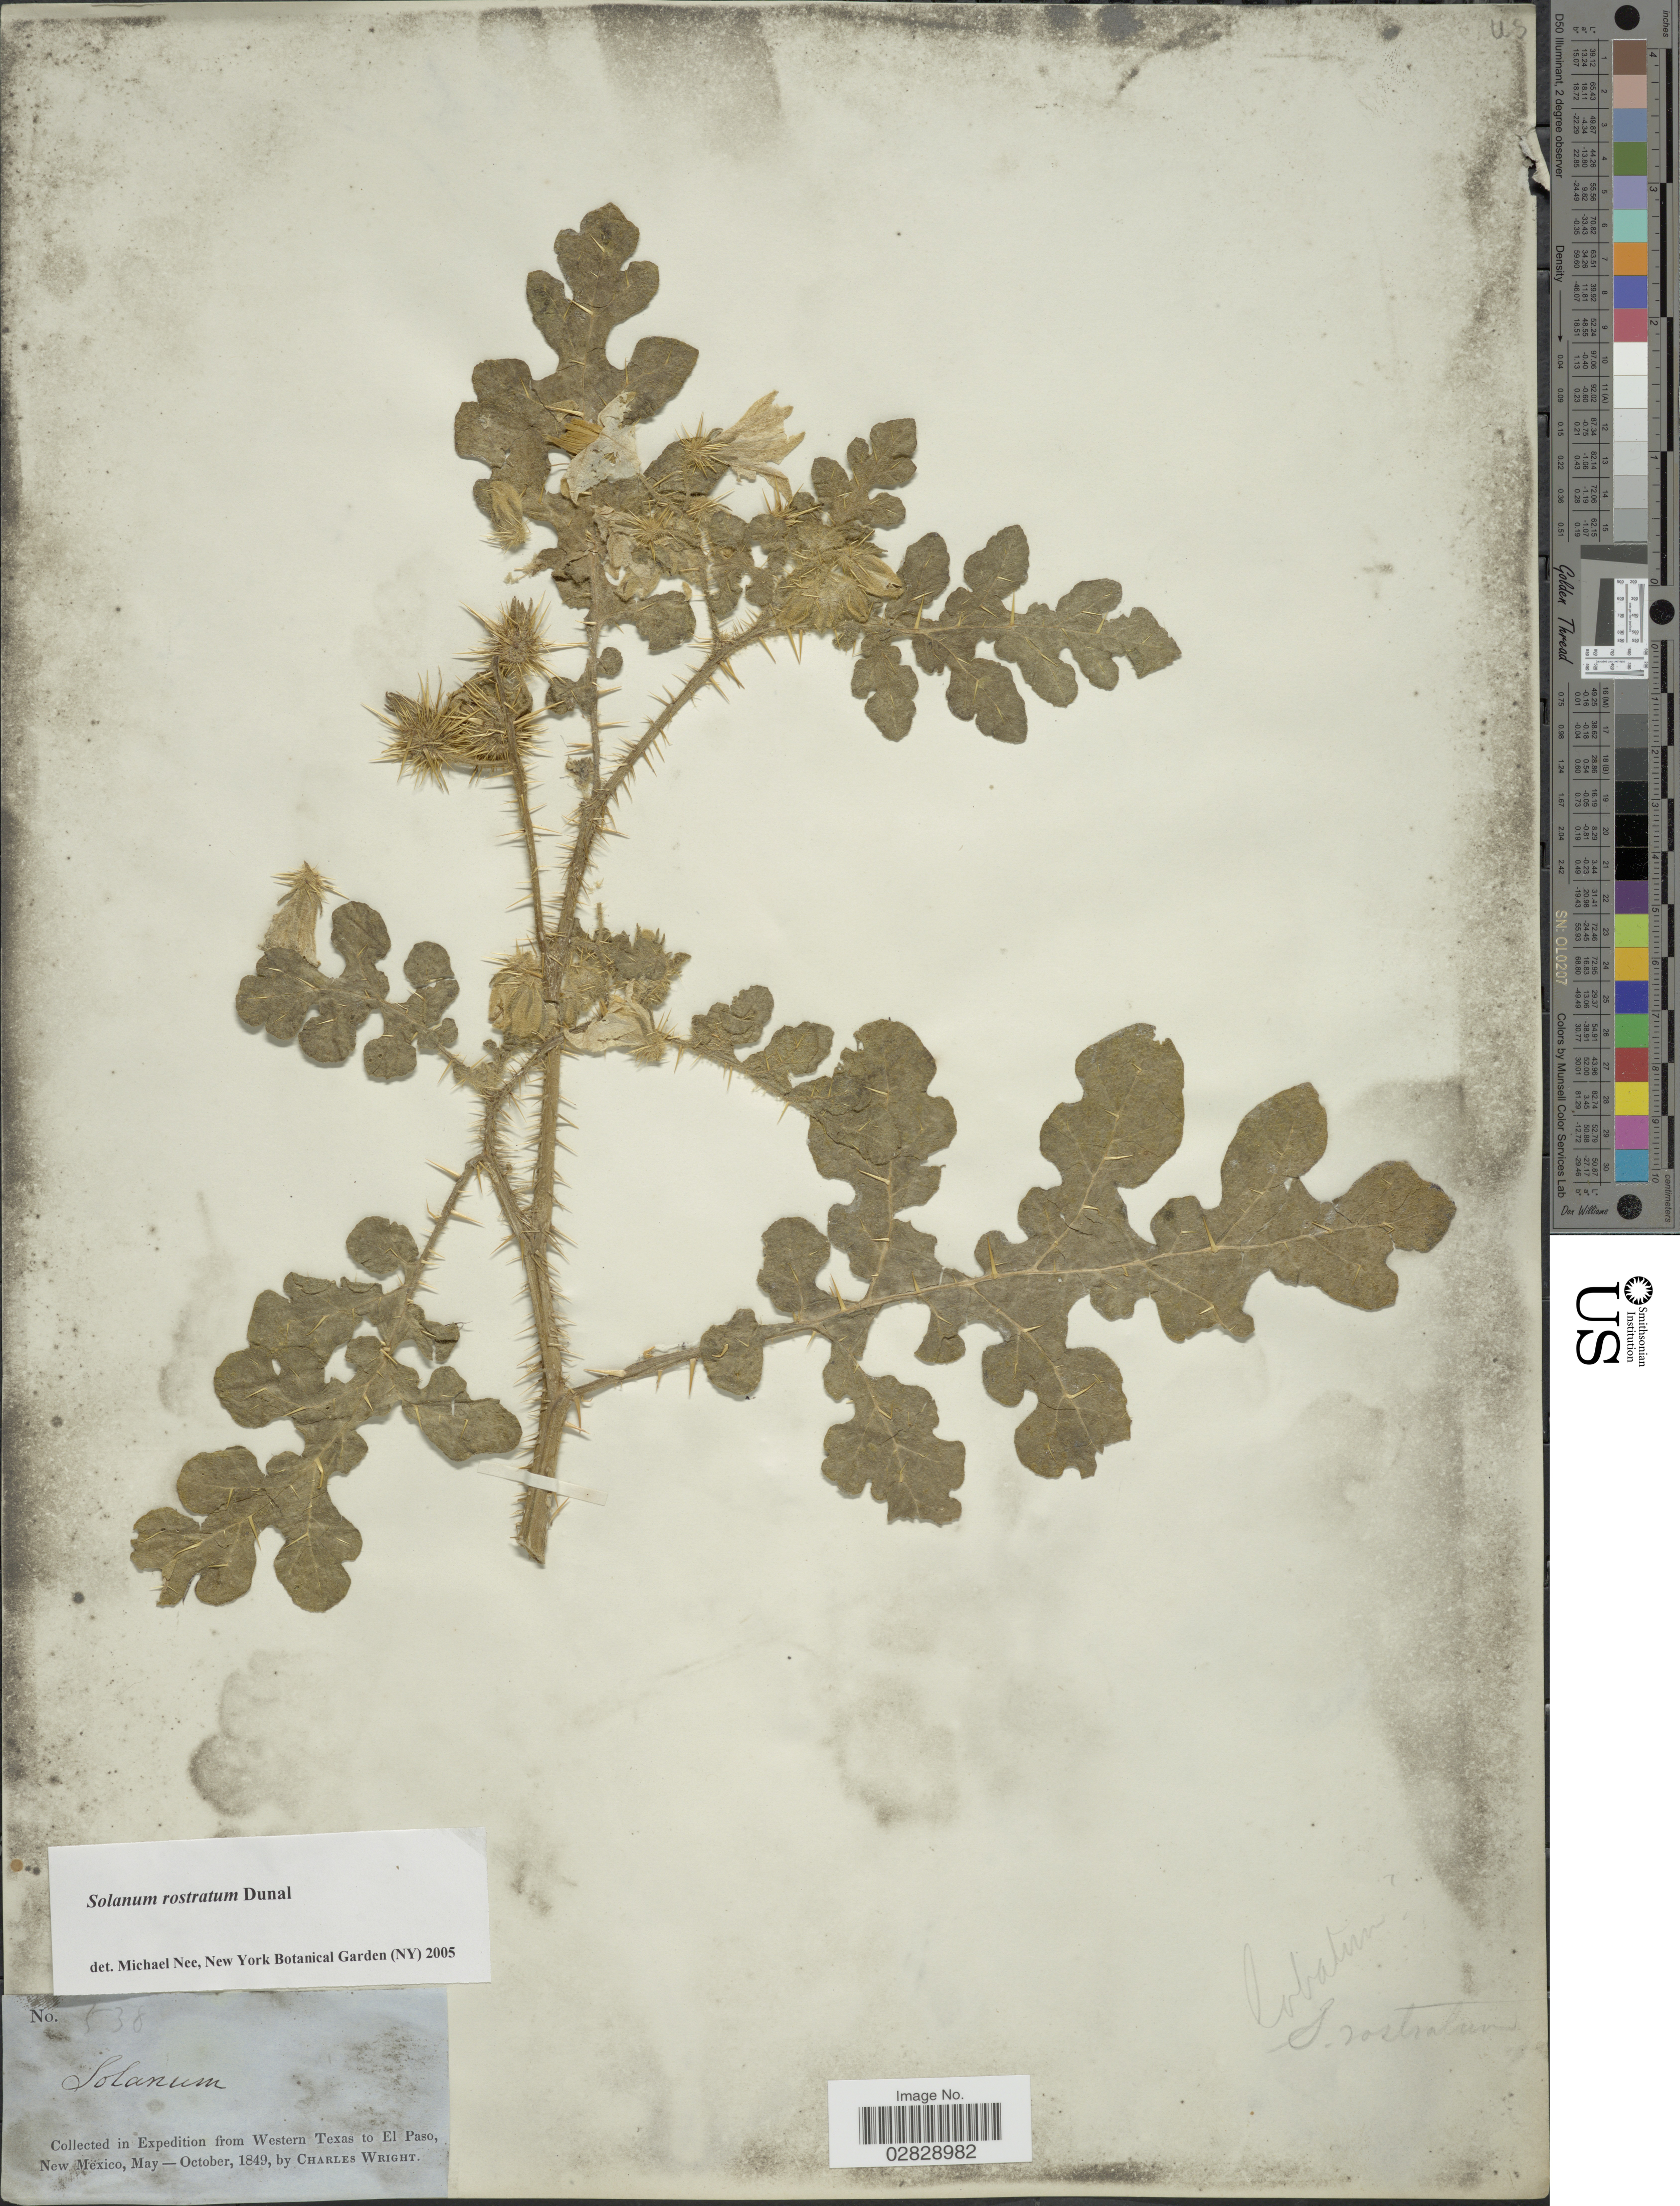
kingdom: Plantae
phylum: Tracheophyta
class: Magnoliopsida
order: Solanales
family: Solanaceae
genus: Solanum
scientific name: Solanum rostratum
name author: Dunal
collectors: C. Wright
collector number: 538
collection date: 1849-05/1849-10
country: United States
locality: From Western Texas to El Paso, New Mexico.